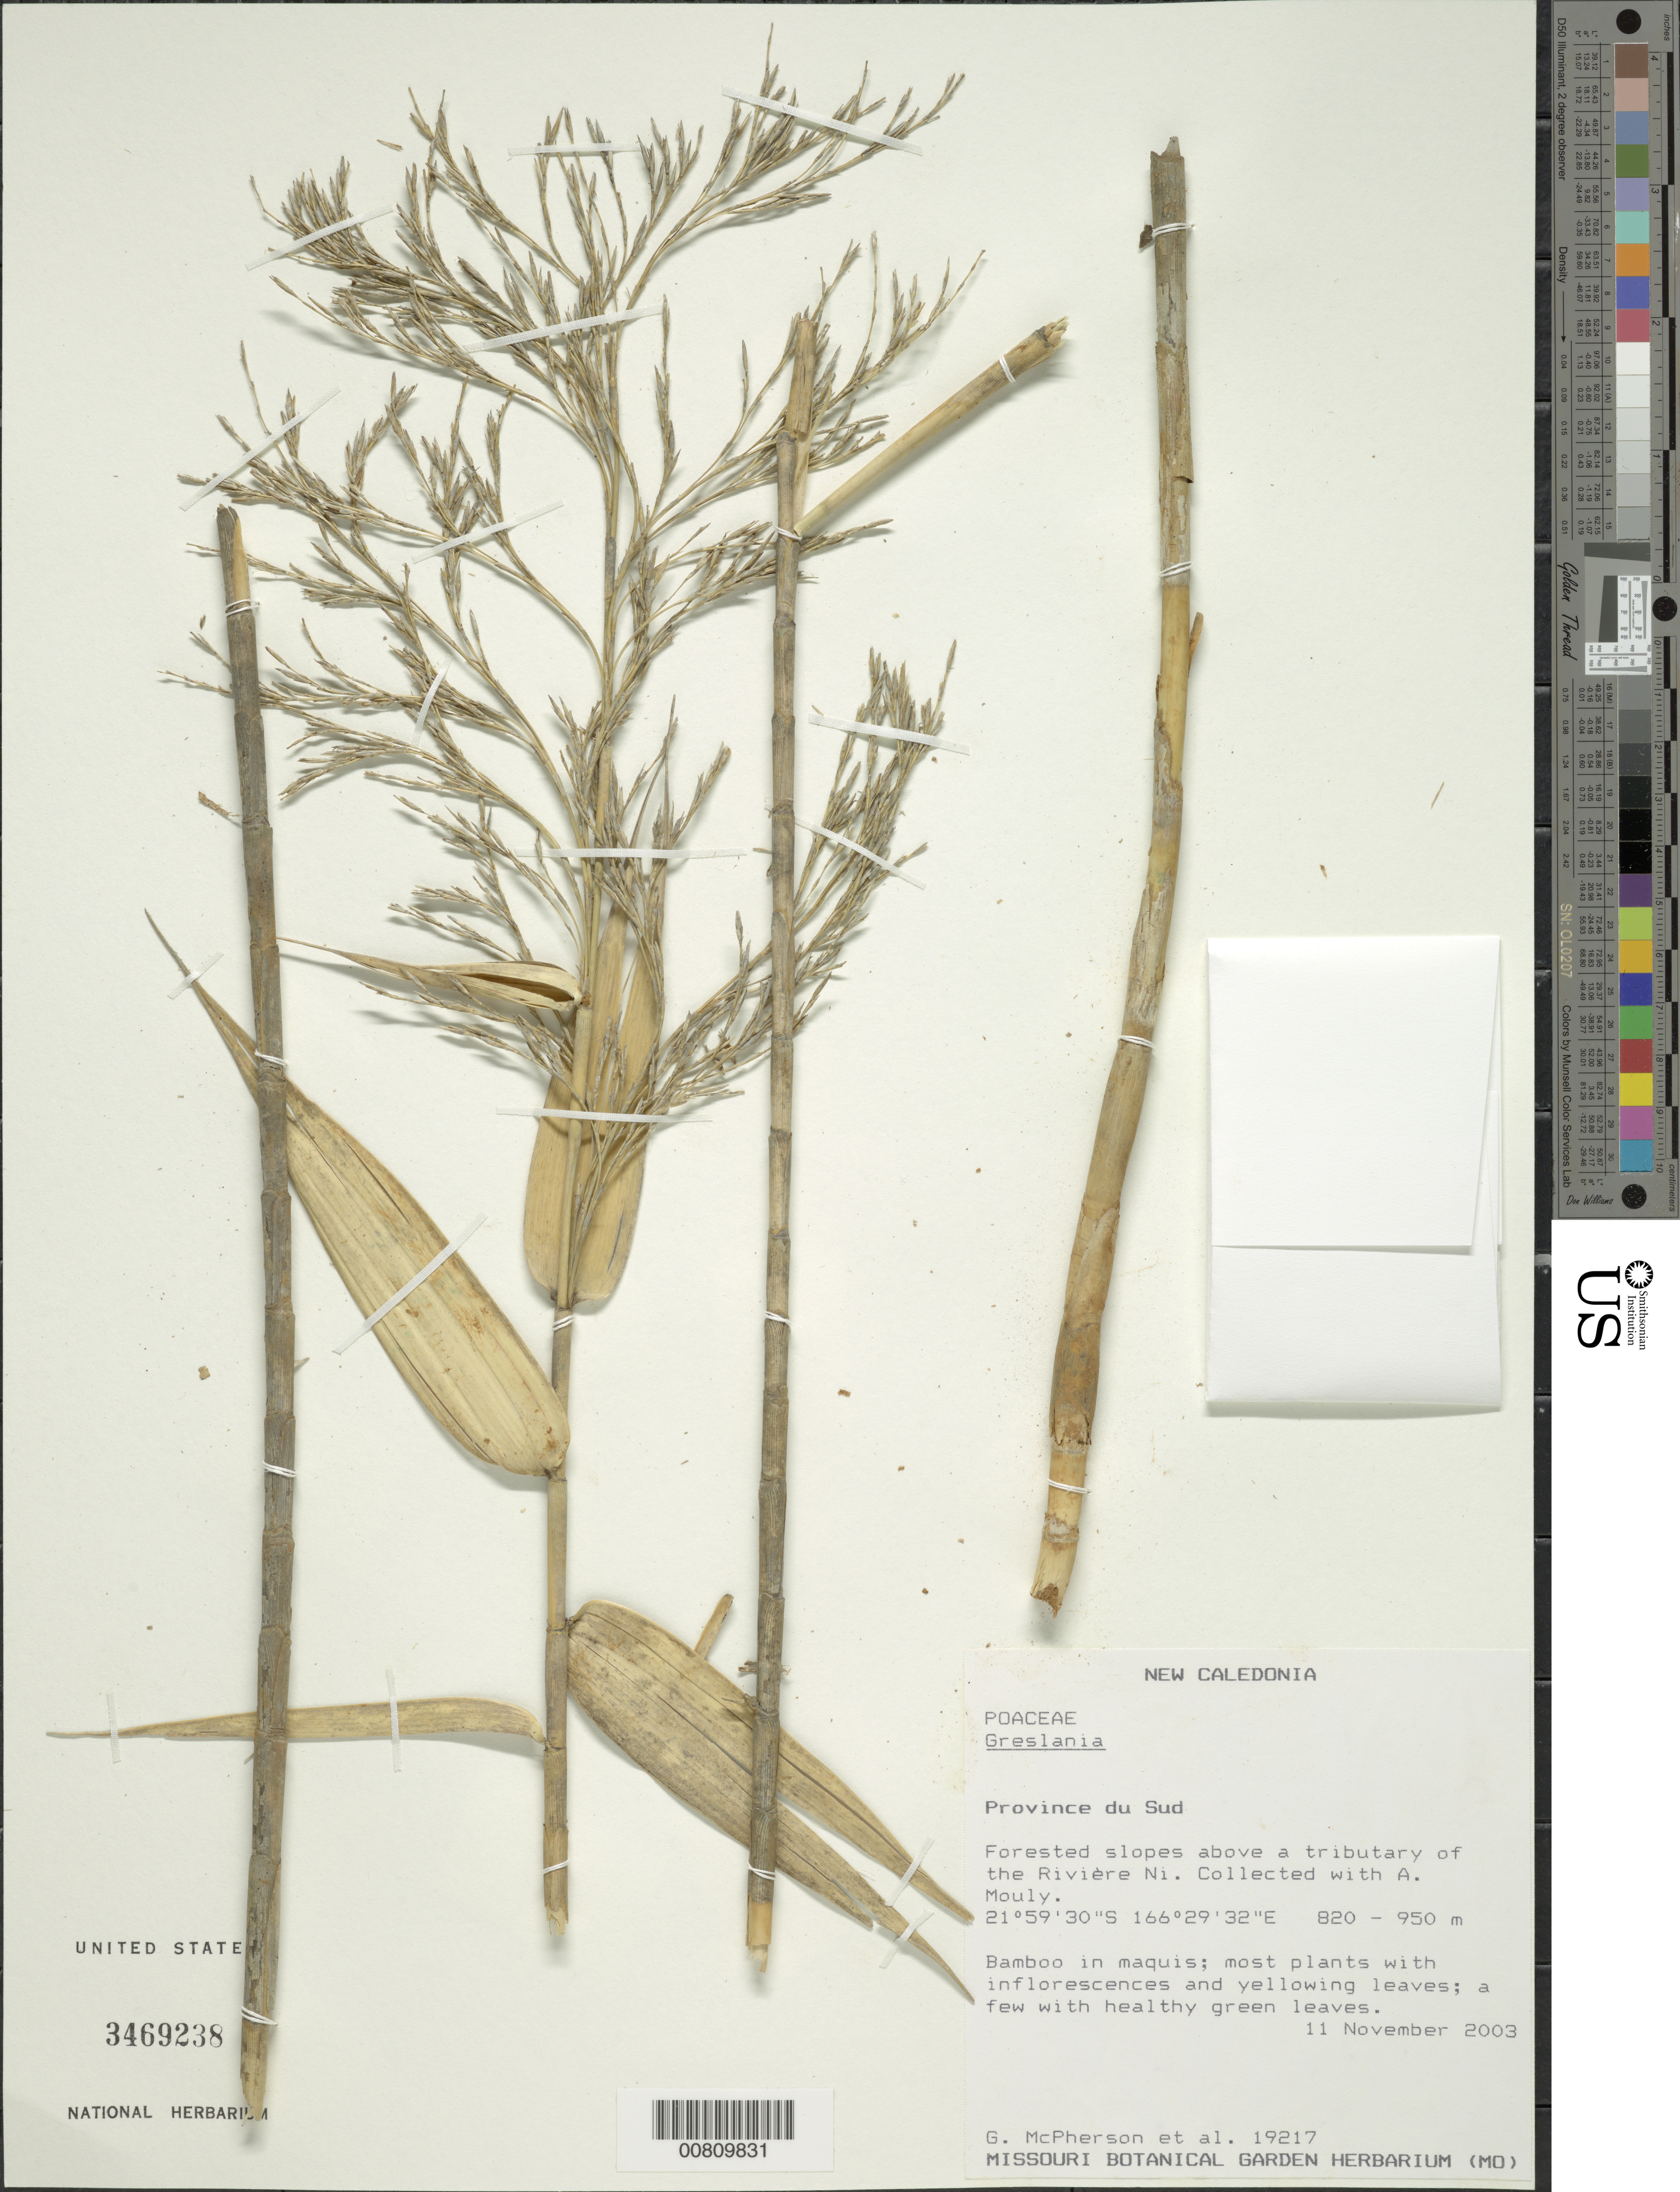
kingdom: Plantae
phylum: Tracheophyta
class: Liliopsida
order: Poales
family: Poaceae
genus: Greslania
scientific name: Greslania sp.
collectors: G. D. McPherson et al.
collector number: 19217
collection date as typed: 11 Nov 2003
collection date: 2003-11-11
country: New Caledonia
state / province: Sud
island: New Caledonia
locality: Above a tributary of the Riviere Ni.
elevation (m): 820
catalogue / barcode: US 3469238